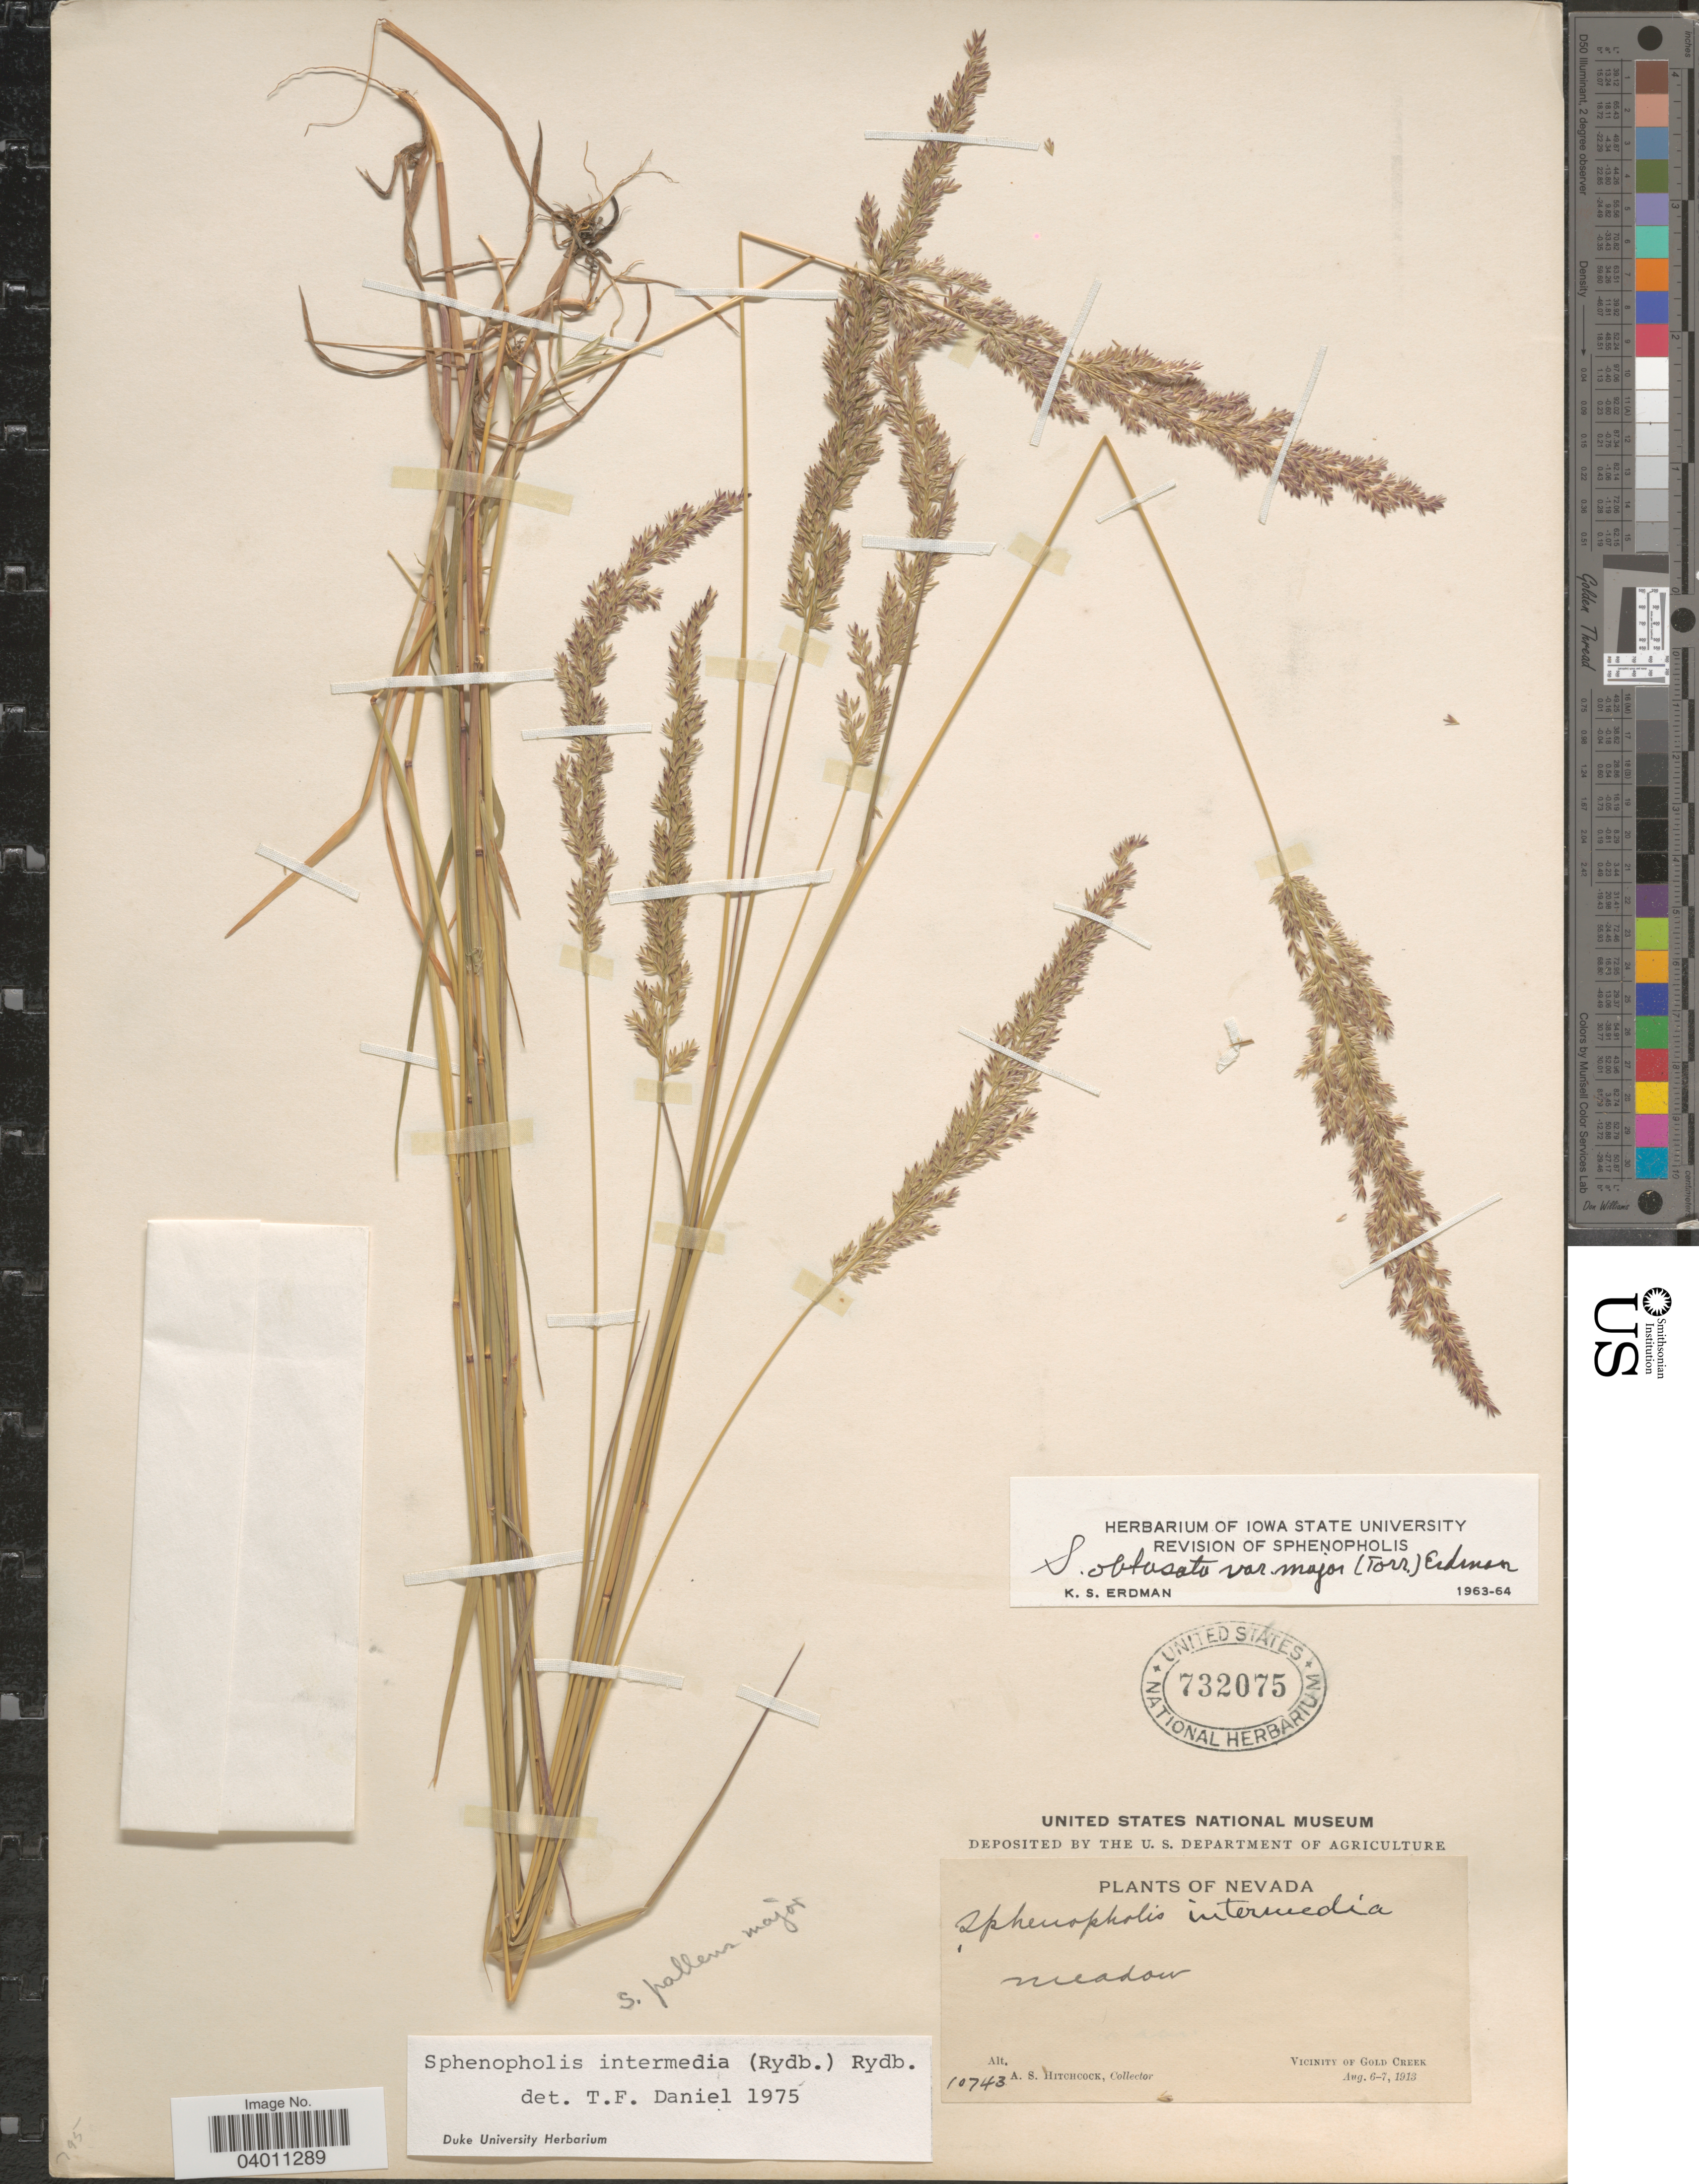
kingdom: Plantae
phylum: Tracheophyta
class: Liliopsida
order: Poales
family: Poaceae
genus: Sphenopholis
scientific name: Sphenopholis intermedia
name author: (Rydb.) Rydb.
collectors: A. S. Hitchcock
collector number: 10743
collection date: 1913-08-06/1913-08-07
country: United States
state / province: Nevada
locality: Meadow. Vicinity of Gold Creek.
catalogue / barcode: US 732075